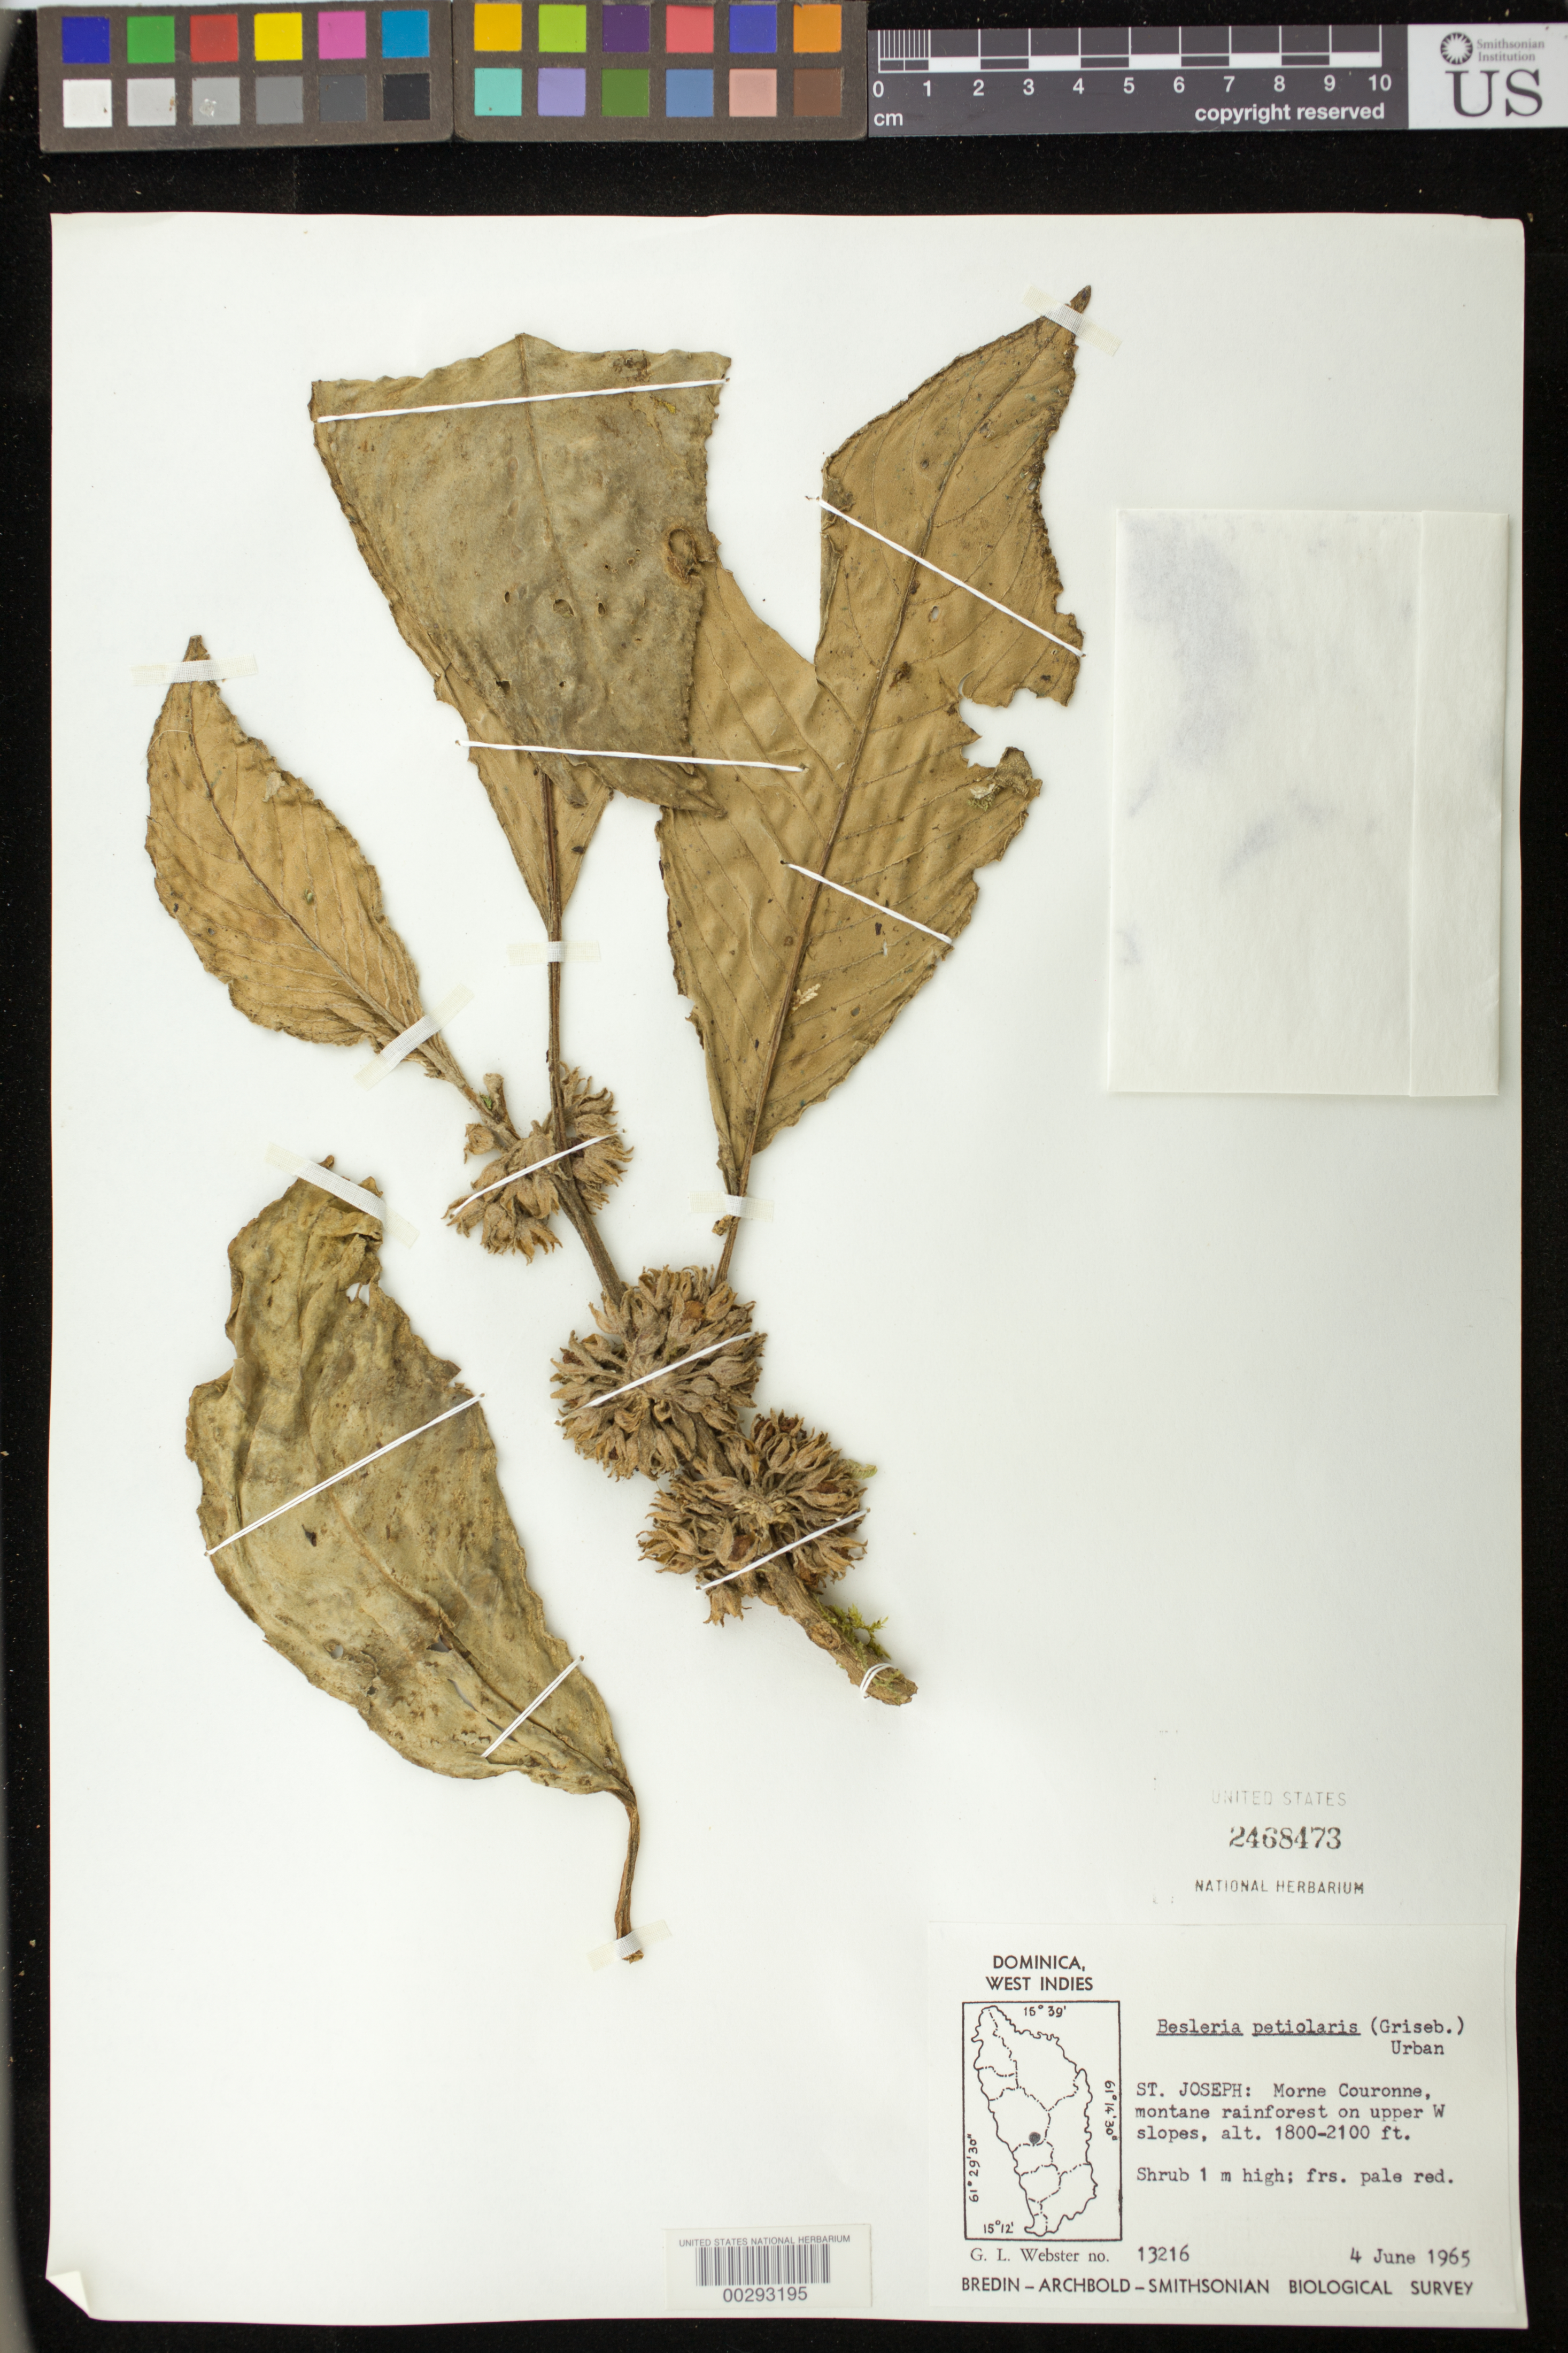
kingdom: Plantae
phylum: Tracheophyta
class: Magnoliopsida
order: Lamiales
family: Gesneriaceae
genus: Besleria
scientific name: Besleria petiolaris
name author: (Griseb.) Urb.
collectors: G. L. Webster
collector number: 13216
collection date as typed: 04 Jun 1965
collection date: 1965-06-04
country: Dominica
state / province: St. Joseph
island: Dominica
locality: Morne Couronne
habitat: Montane rainforest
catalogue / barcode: US 2468473